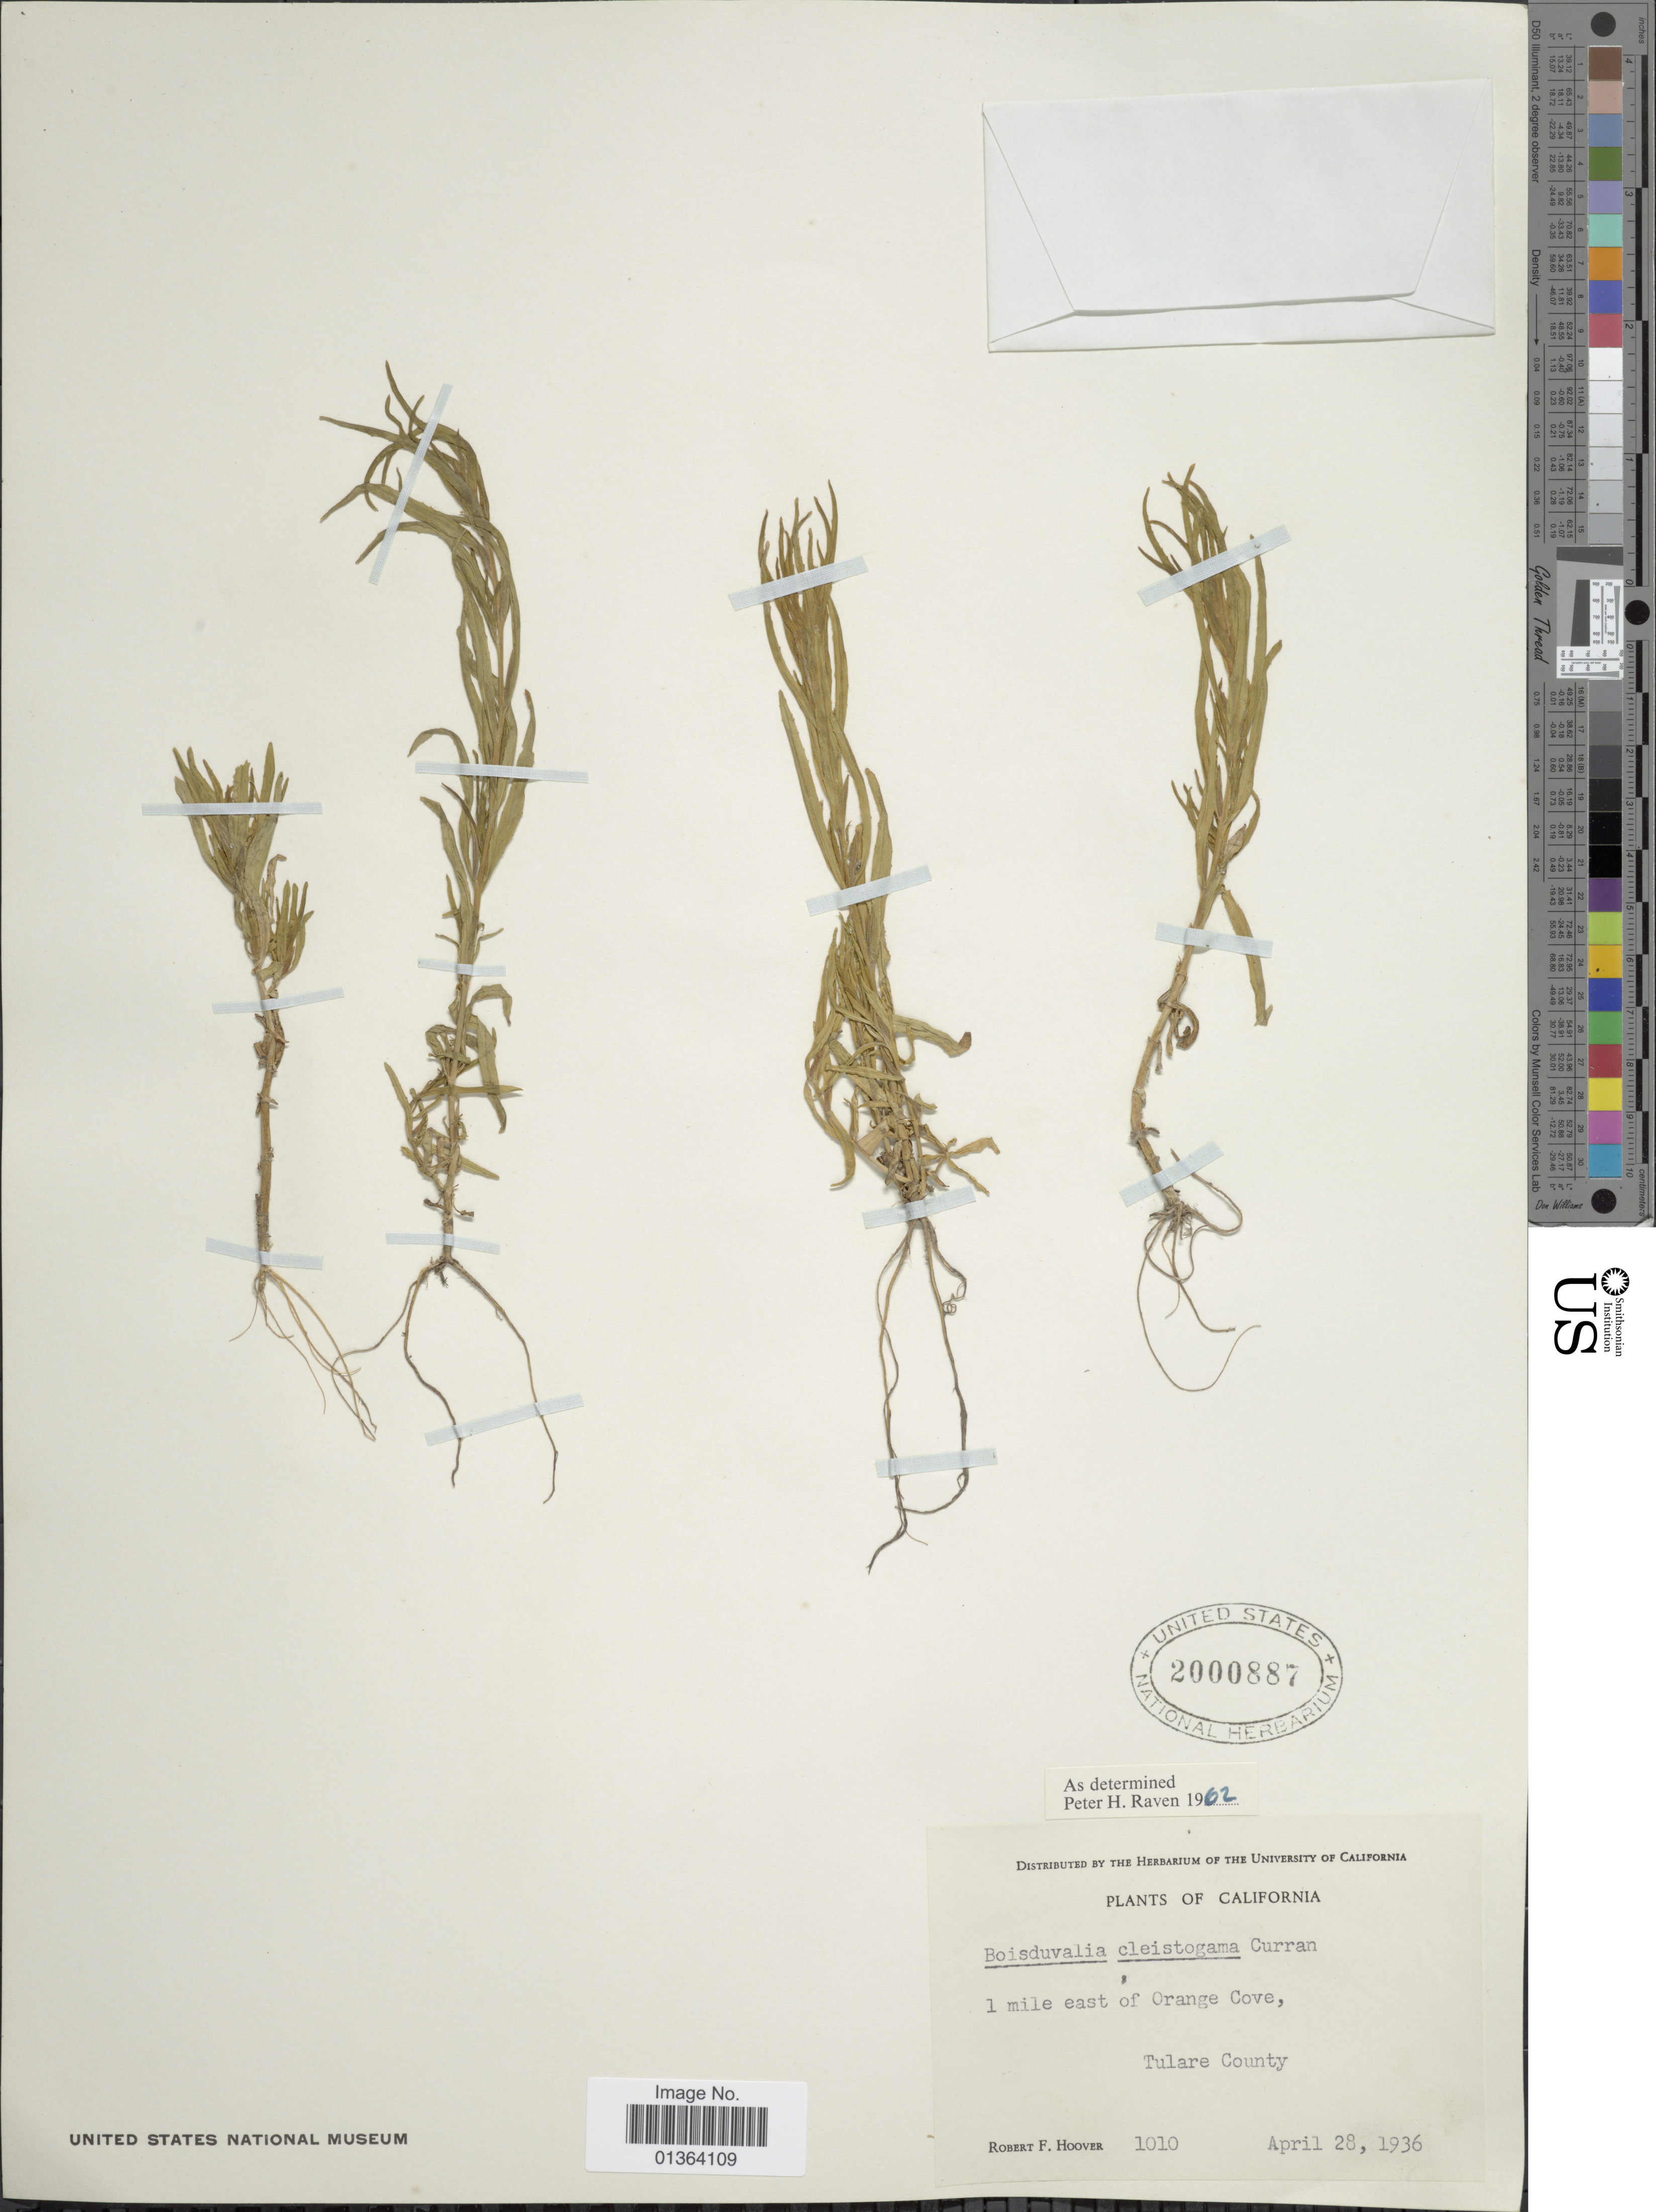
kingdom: Plantae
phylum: Tracheophyta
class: Magnoliopsida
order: Myrtales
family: Onagraceae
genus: Epilobium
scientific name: Epilobium cleistogamum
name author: (Curran) Hoch & P.H. Raven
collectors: R. F. Hoover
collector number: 1010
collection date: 1936-08-28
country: United States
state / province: California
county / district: Tulare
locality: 1 mile east of Orange Cove, Tulare County.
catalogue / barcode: US 2000887